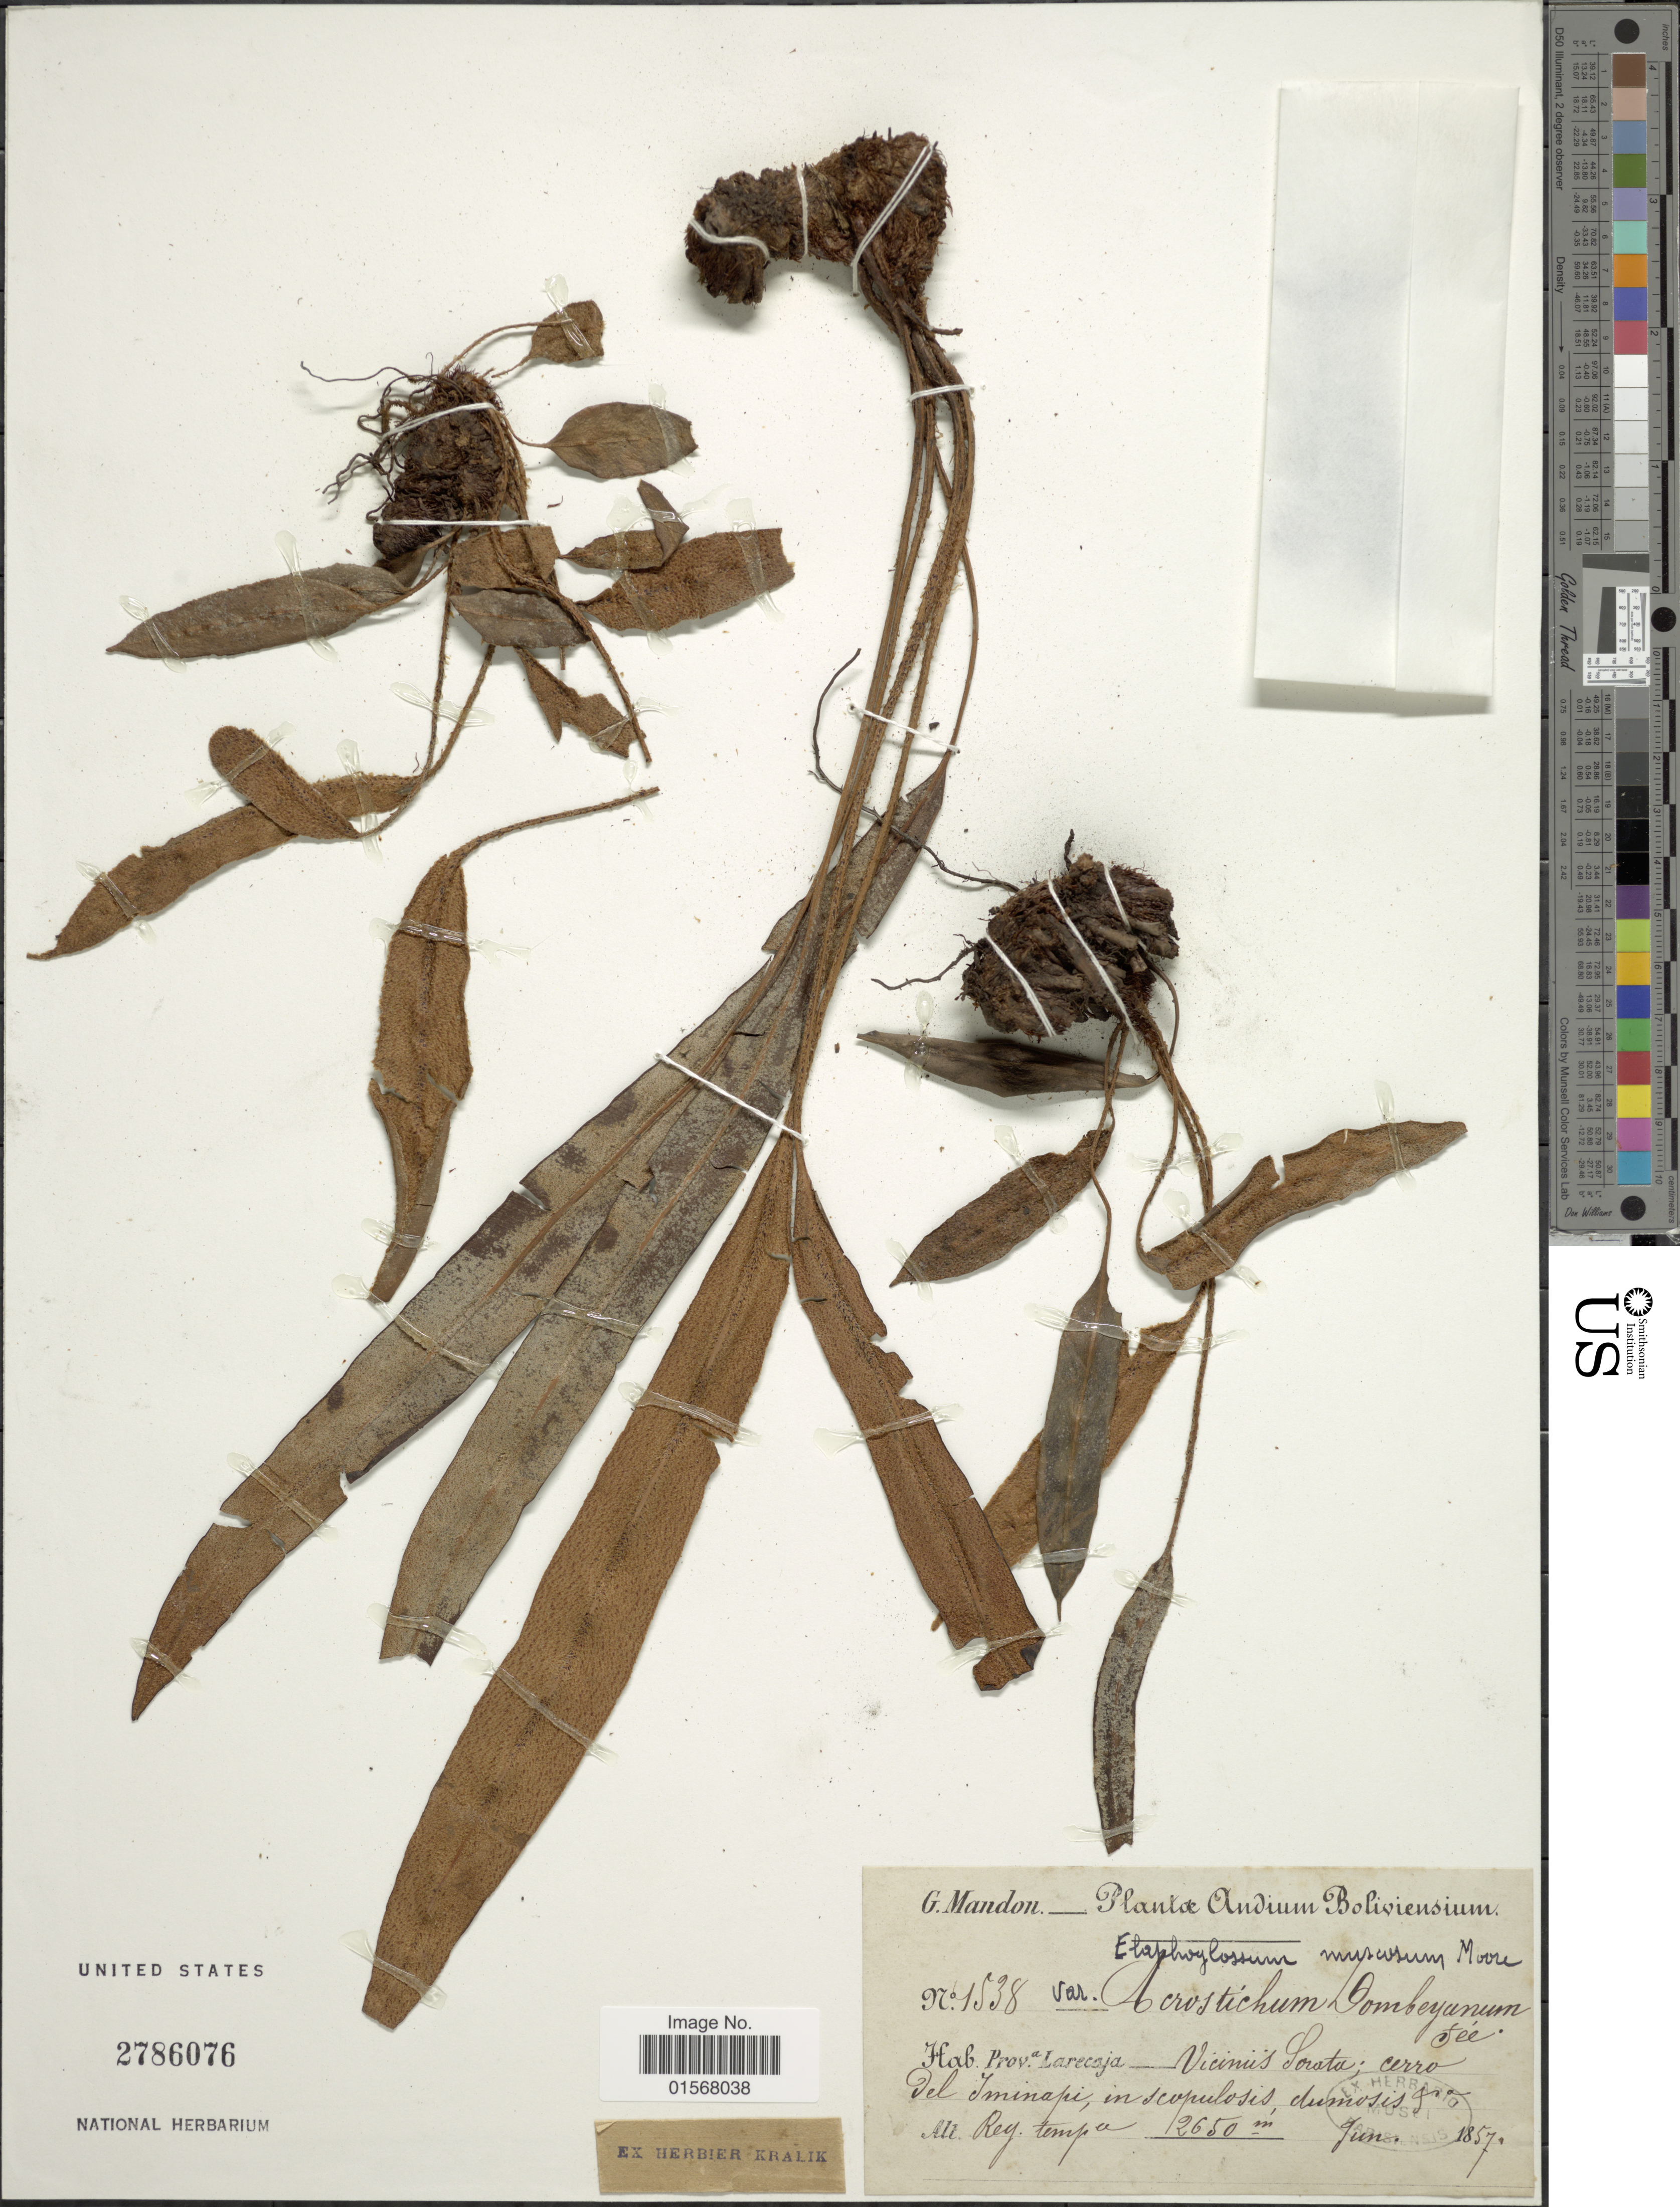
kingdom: Plantae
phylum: Tracheophyta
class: Polypodiopsida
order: Polypodiales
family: Dryopteridaceae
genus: Elaphoglossum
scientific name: Elaphoglossum sp.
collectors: G. Mandon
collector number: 1538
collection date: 1857-06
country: Bolivia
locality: Prov. Larecaja, Vicinus Sorata; cerro Del Iminapi, in scopulosis, dumosis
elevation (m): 2650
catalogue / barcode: US 2786076